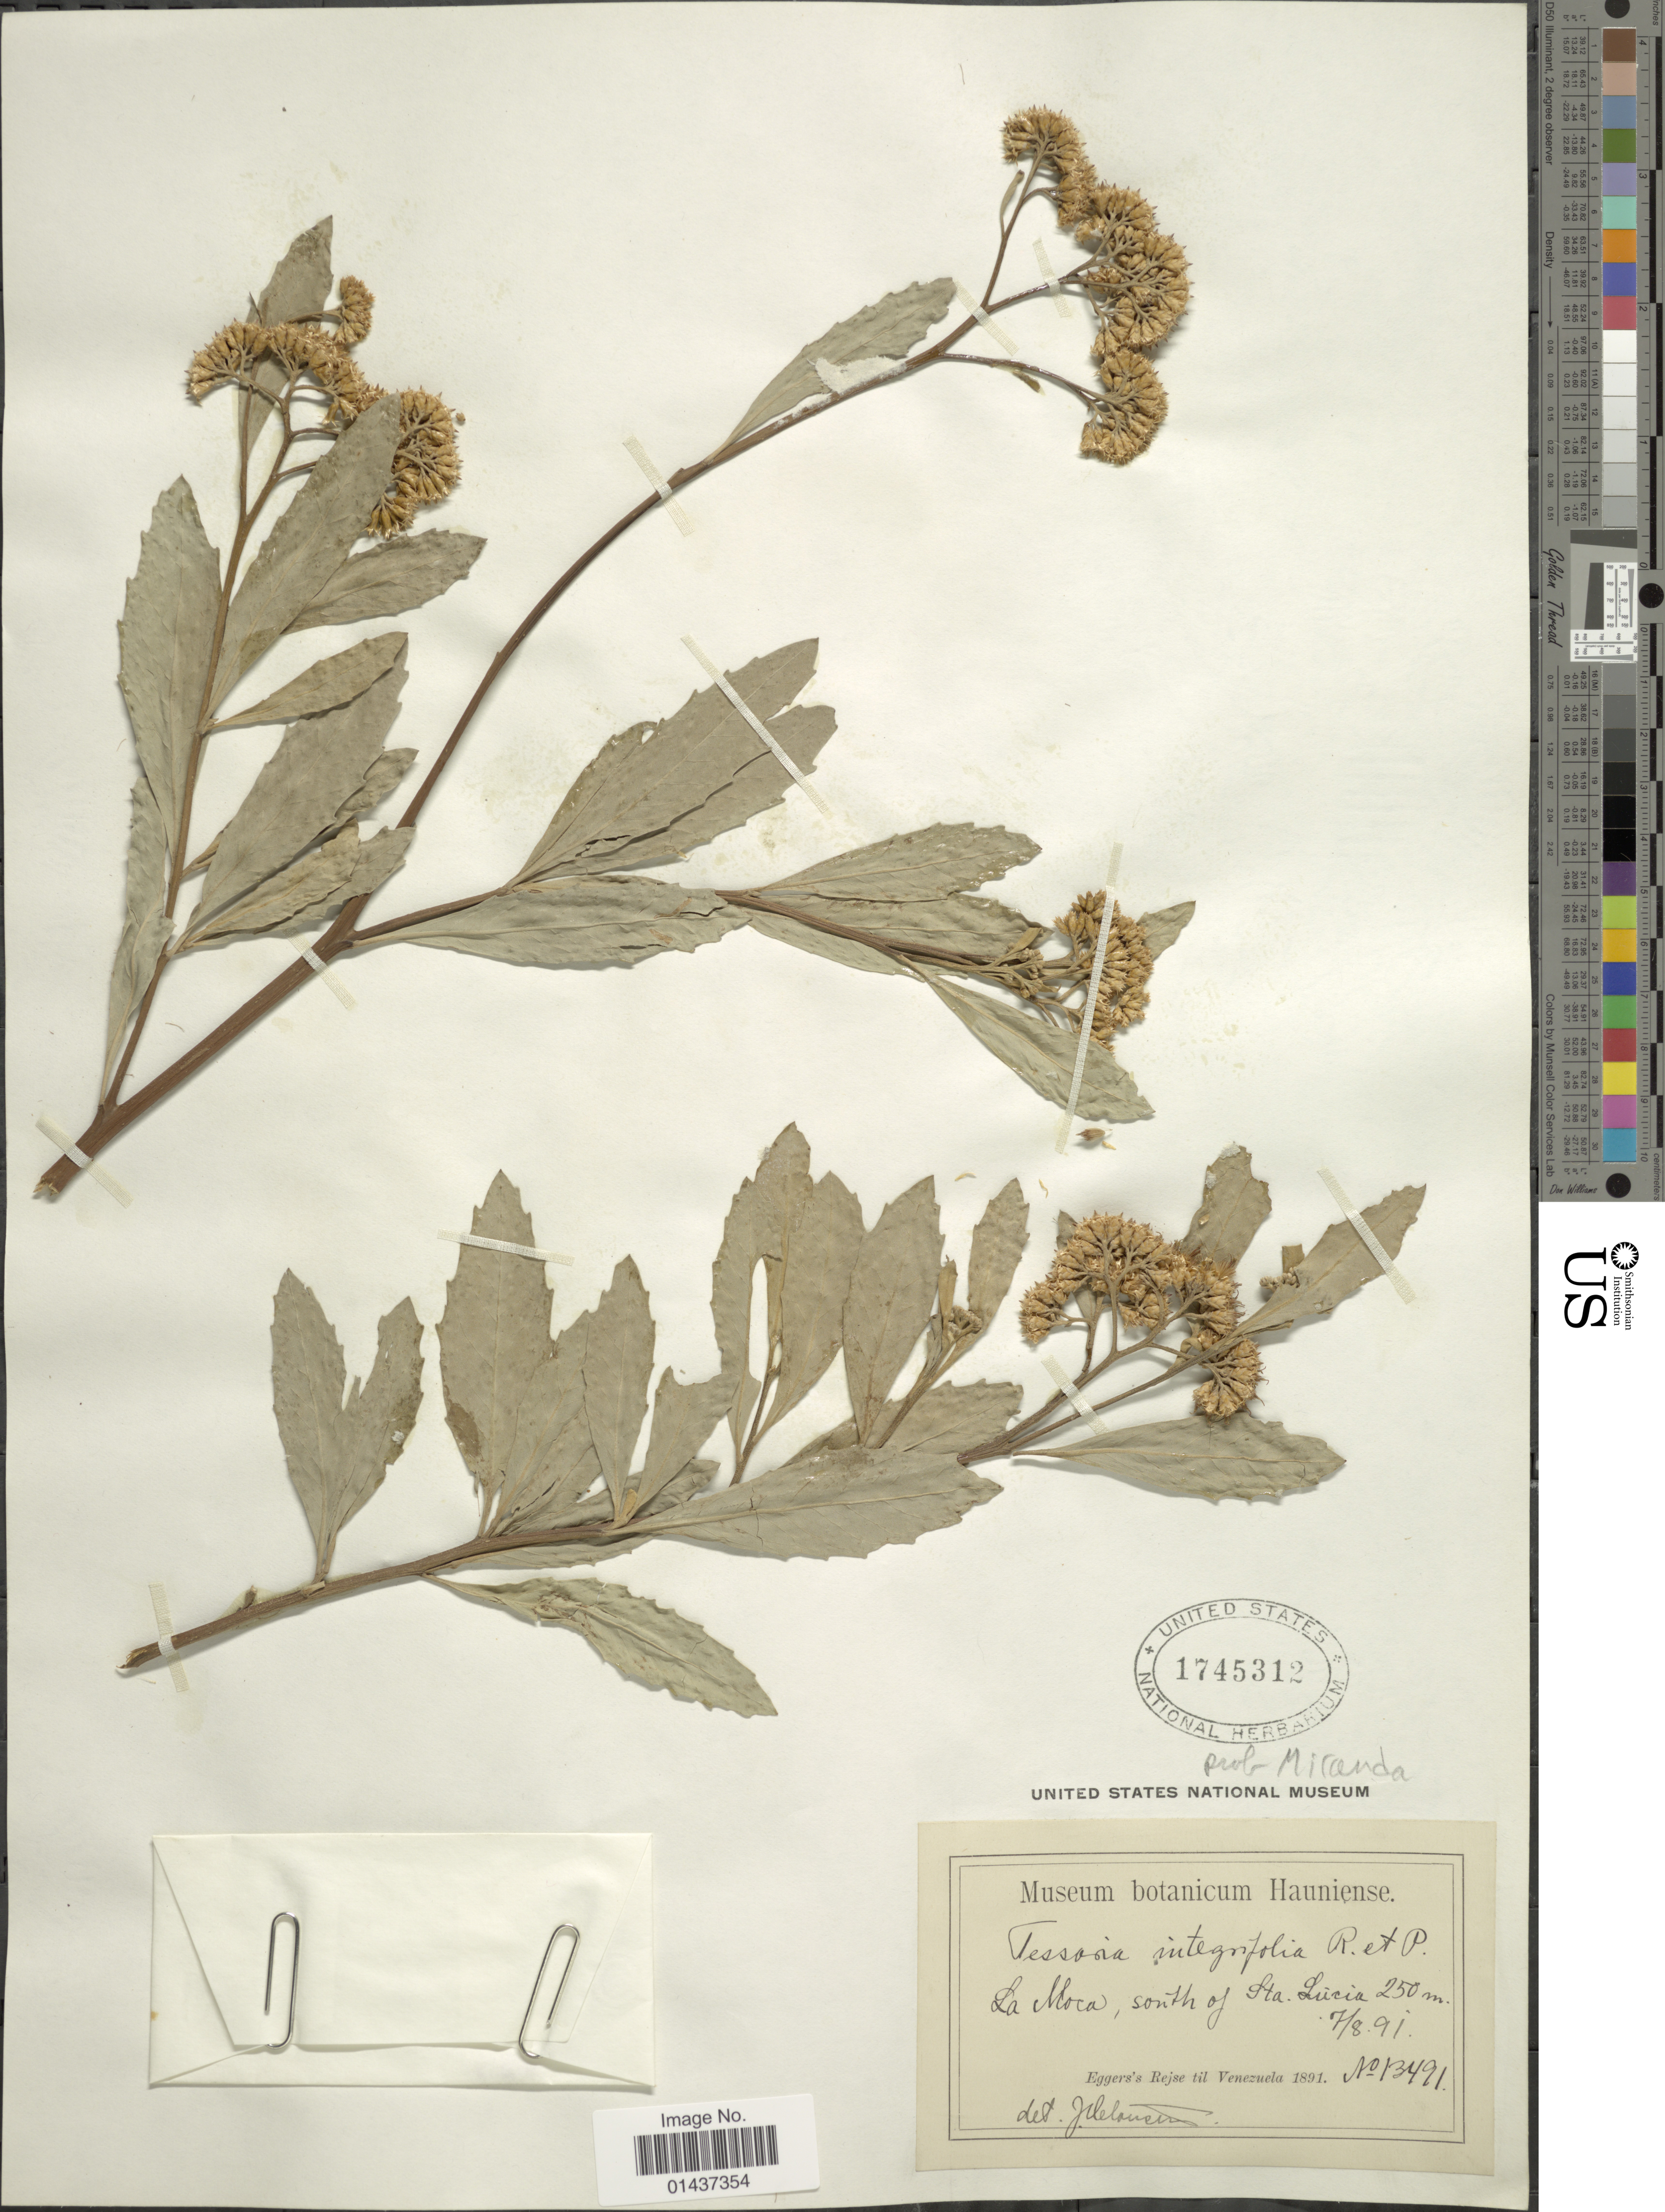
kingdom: Plantae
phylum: Tracheophyta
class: Magnoliopsida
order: Asterales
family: Asteraceae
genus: Tessaria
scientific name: Tessaria integrifolia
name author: Ruiz & Pav.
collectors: H. F. A. von Eggers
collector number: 13491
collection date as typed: Transcribed d/m/y: 7/8/91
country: Venezuela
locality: La Moca, south of Sta Lucia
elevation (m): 250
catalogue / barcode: US 1745312